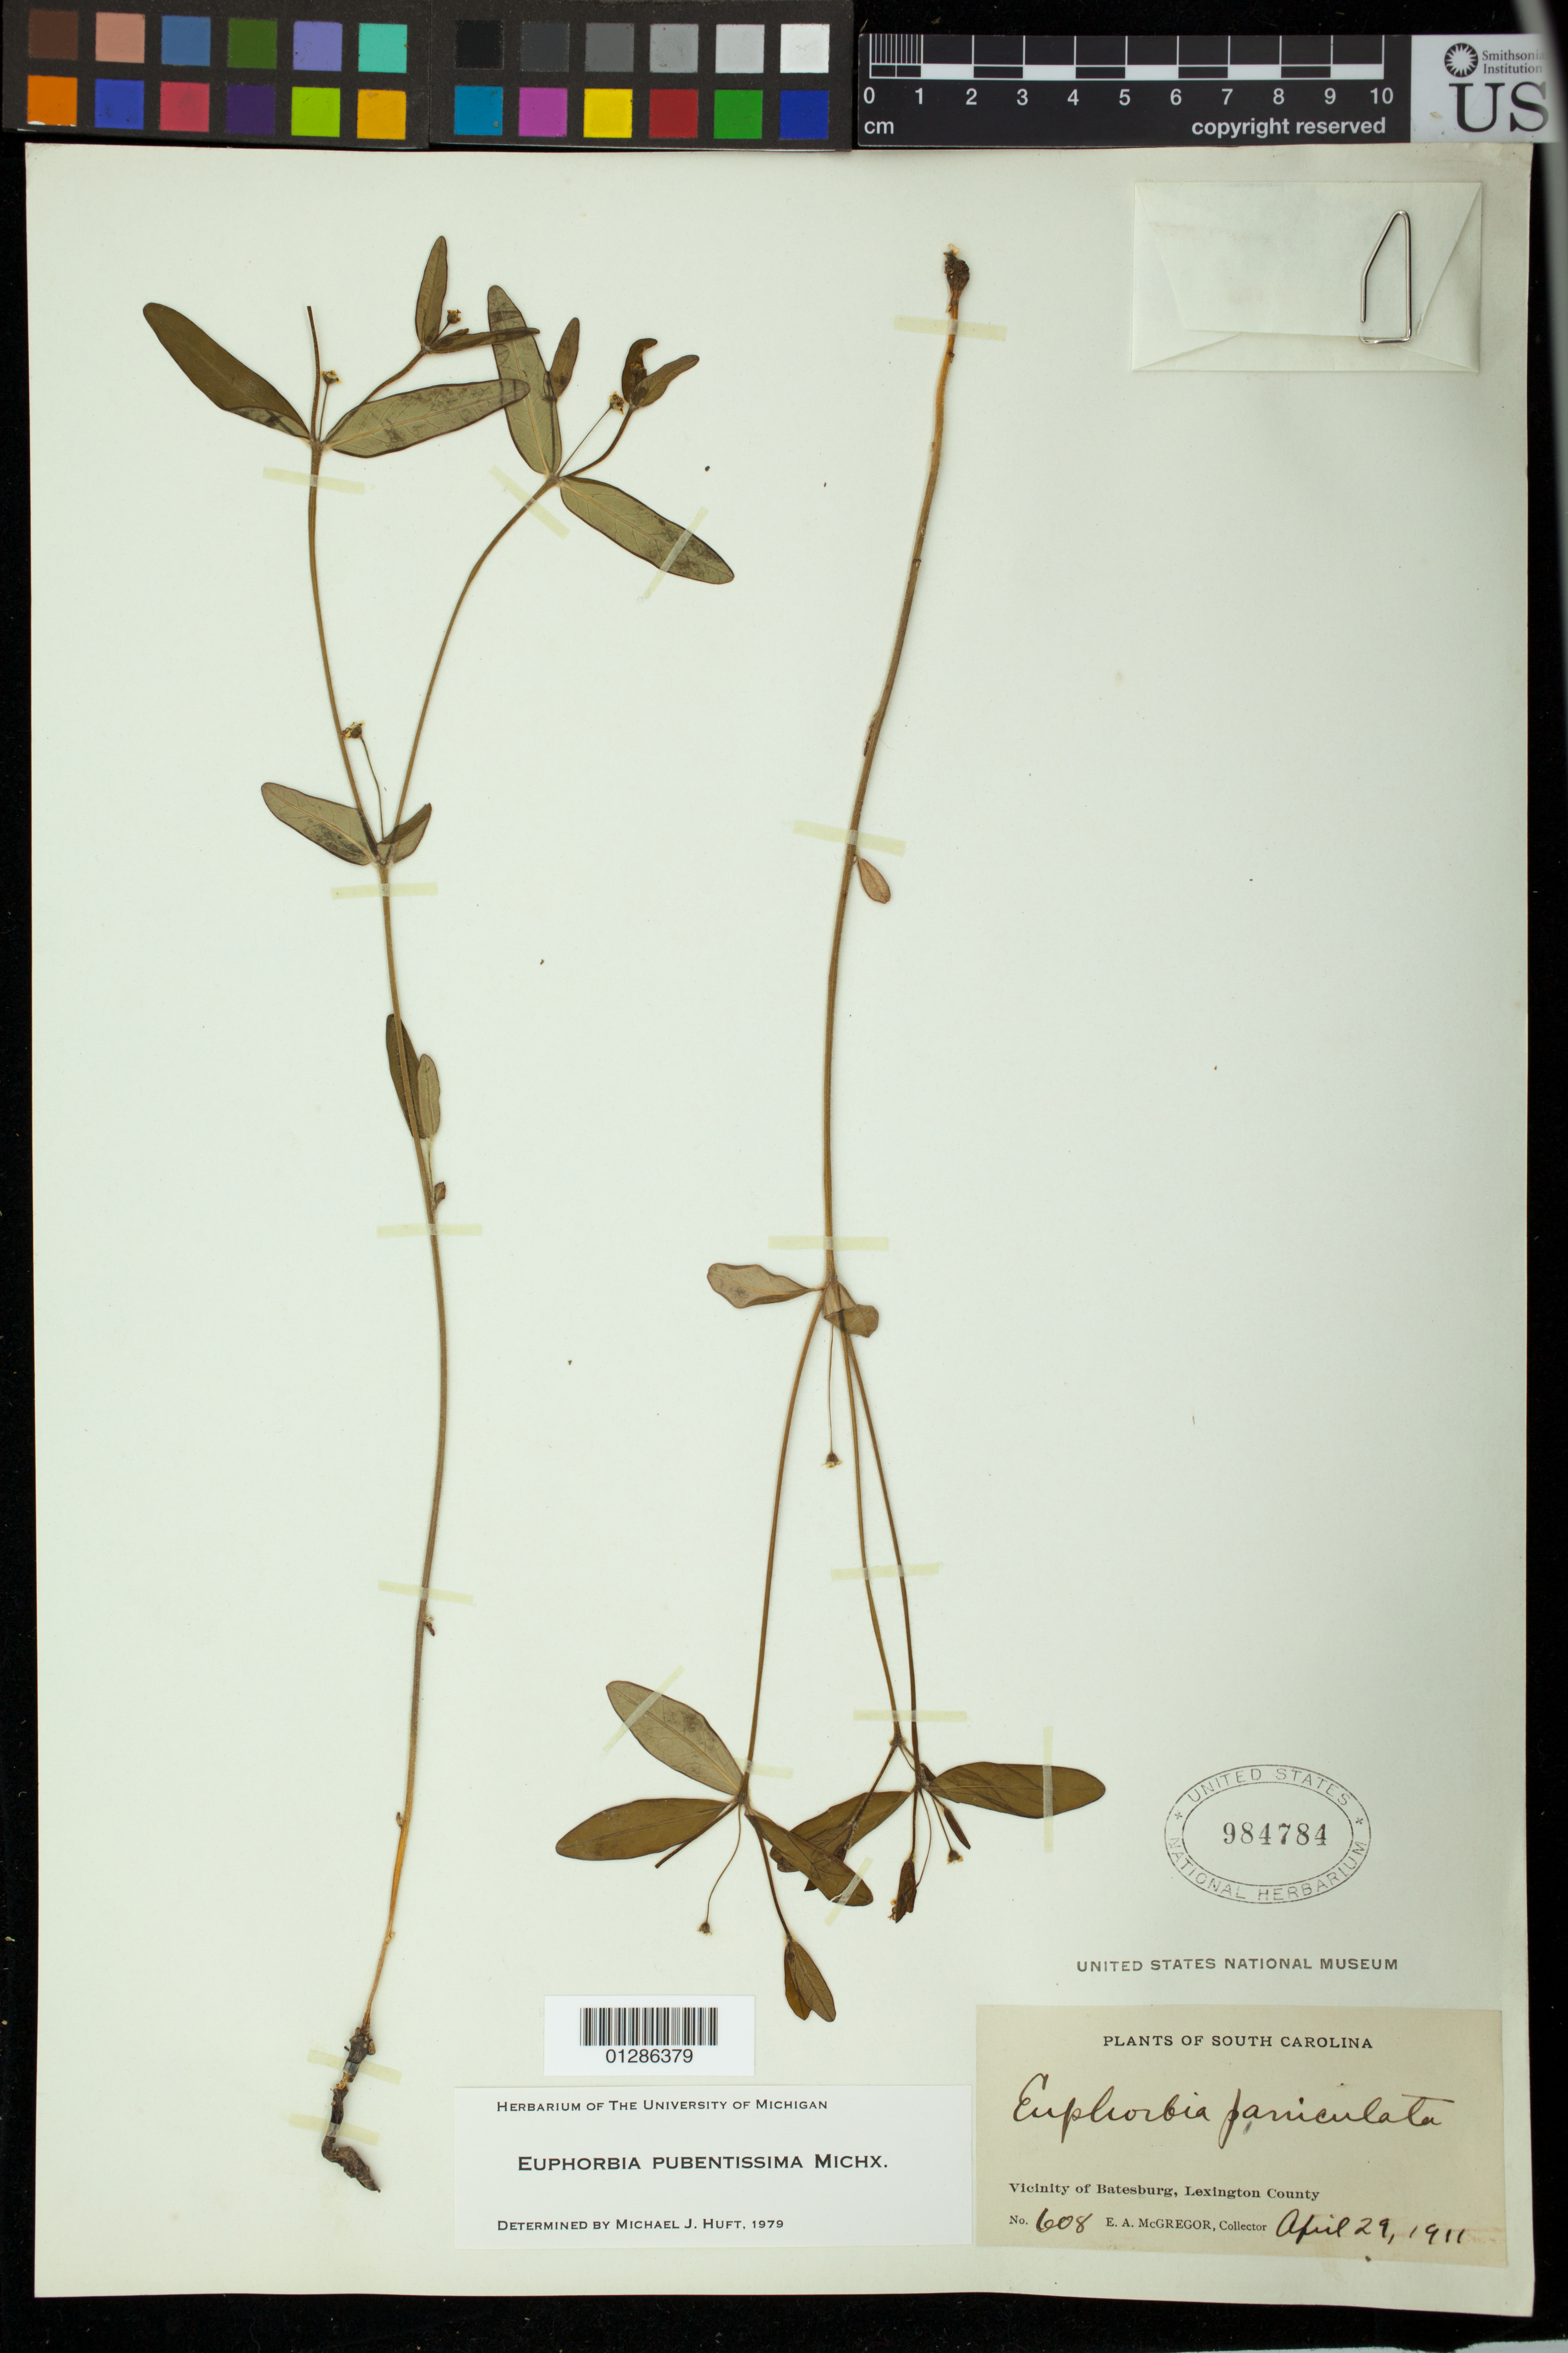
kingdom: Plantae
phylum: Tracheophyta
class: Magnoliopsida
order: Malpighiales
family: Euphorbiaceae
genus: Euphorbia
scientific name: Euphorbia pubentissima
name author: Michx.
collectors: E. A. McGregor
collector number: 608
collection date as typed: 29 Apr 1911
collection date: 1911-04-29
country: United States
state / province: South Carolina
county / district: Lexington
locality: Vicinity of batesburg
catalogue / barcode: US 984784